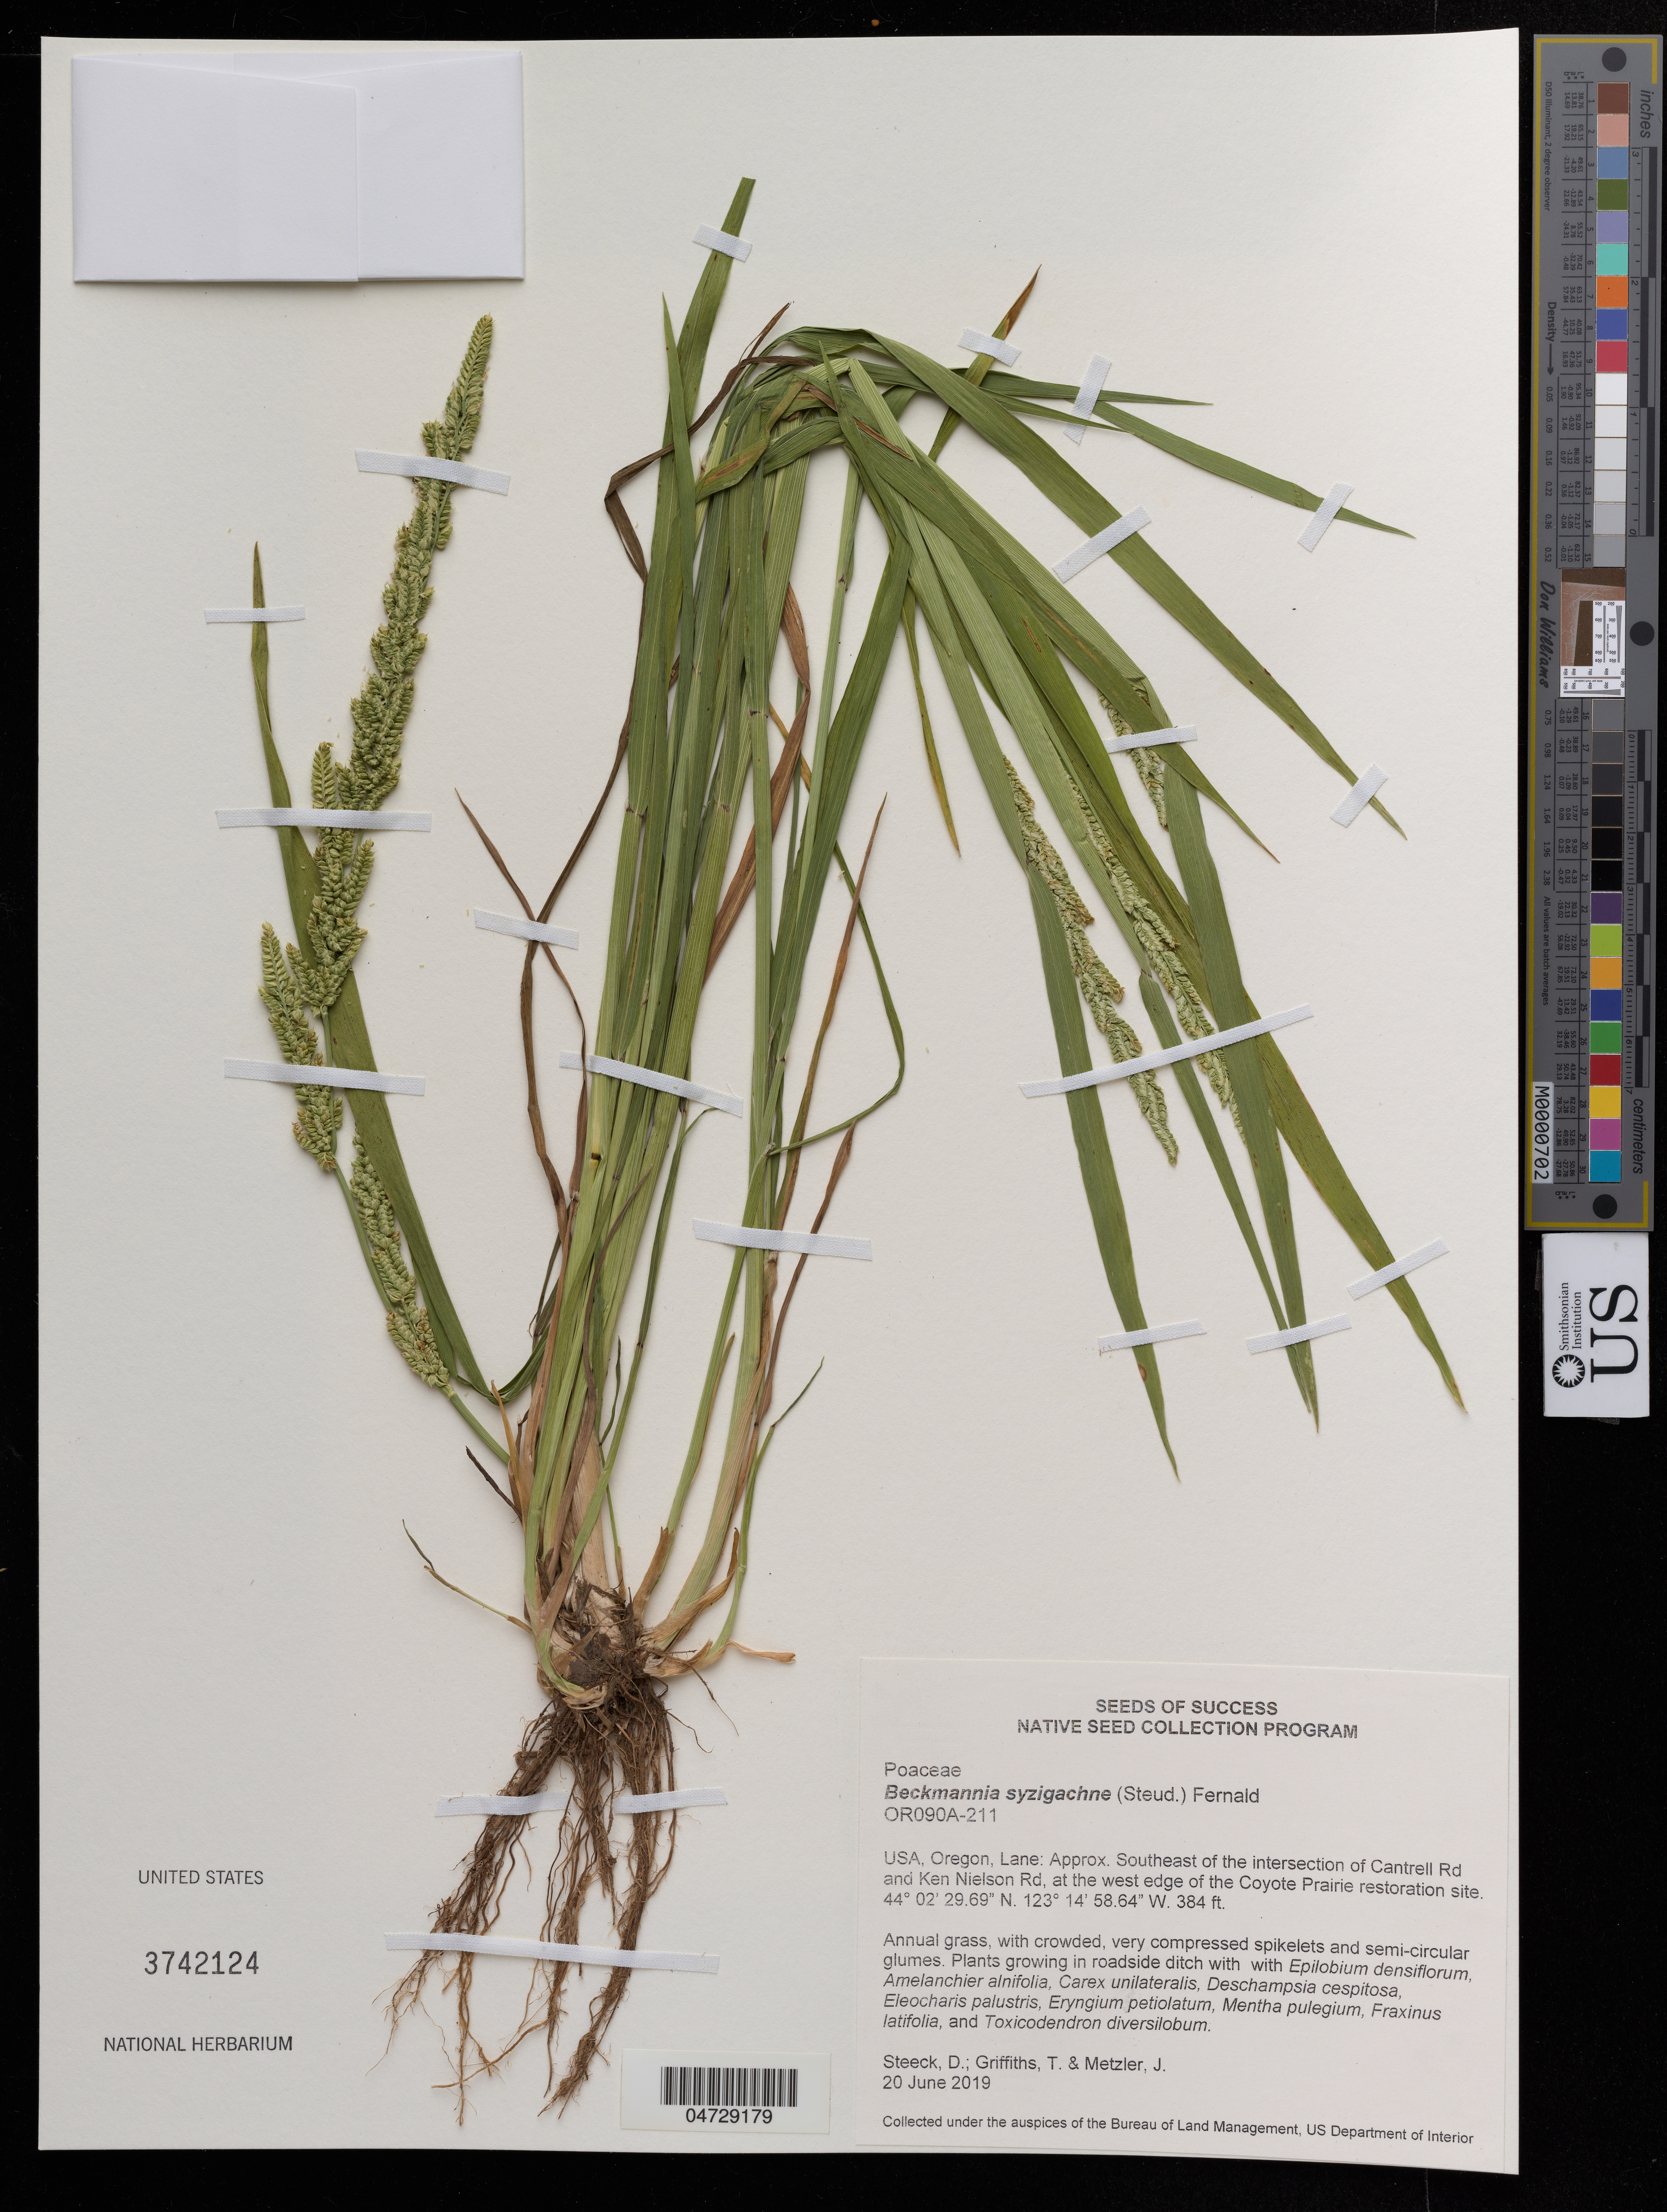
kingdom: Plantae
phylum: Tracheophyta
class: Liliopsida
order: Poales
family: Poaceae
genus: Beckmannia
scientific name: Beckmannia syzigachne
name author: (Steud.) Fernald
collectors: D. Steeck, T. Griffith & J. Metzler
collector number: OR090A-211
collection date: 2019-06-20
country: United States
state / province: Oregon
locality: Lane: Approx. Southeast of the intersection of Cantrell Rd and Ken Nielson Rd, at the west edge of the Coyote Prairie restoration site.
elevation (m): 117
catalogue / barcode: US 3742124